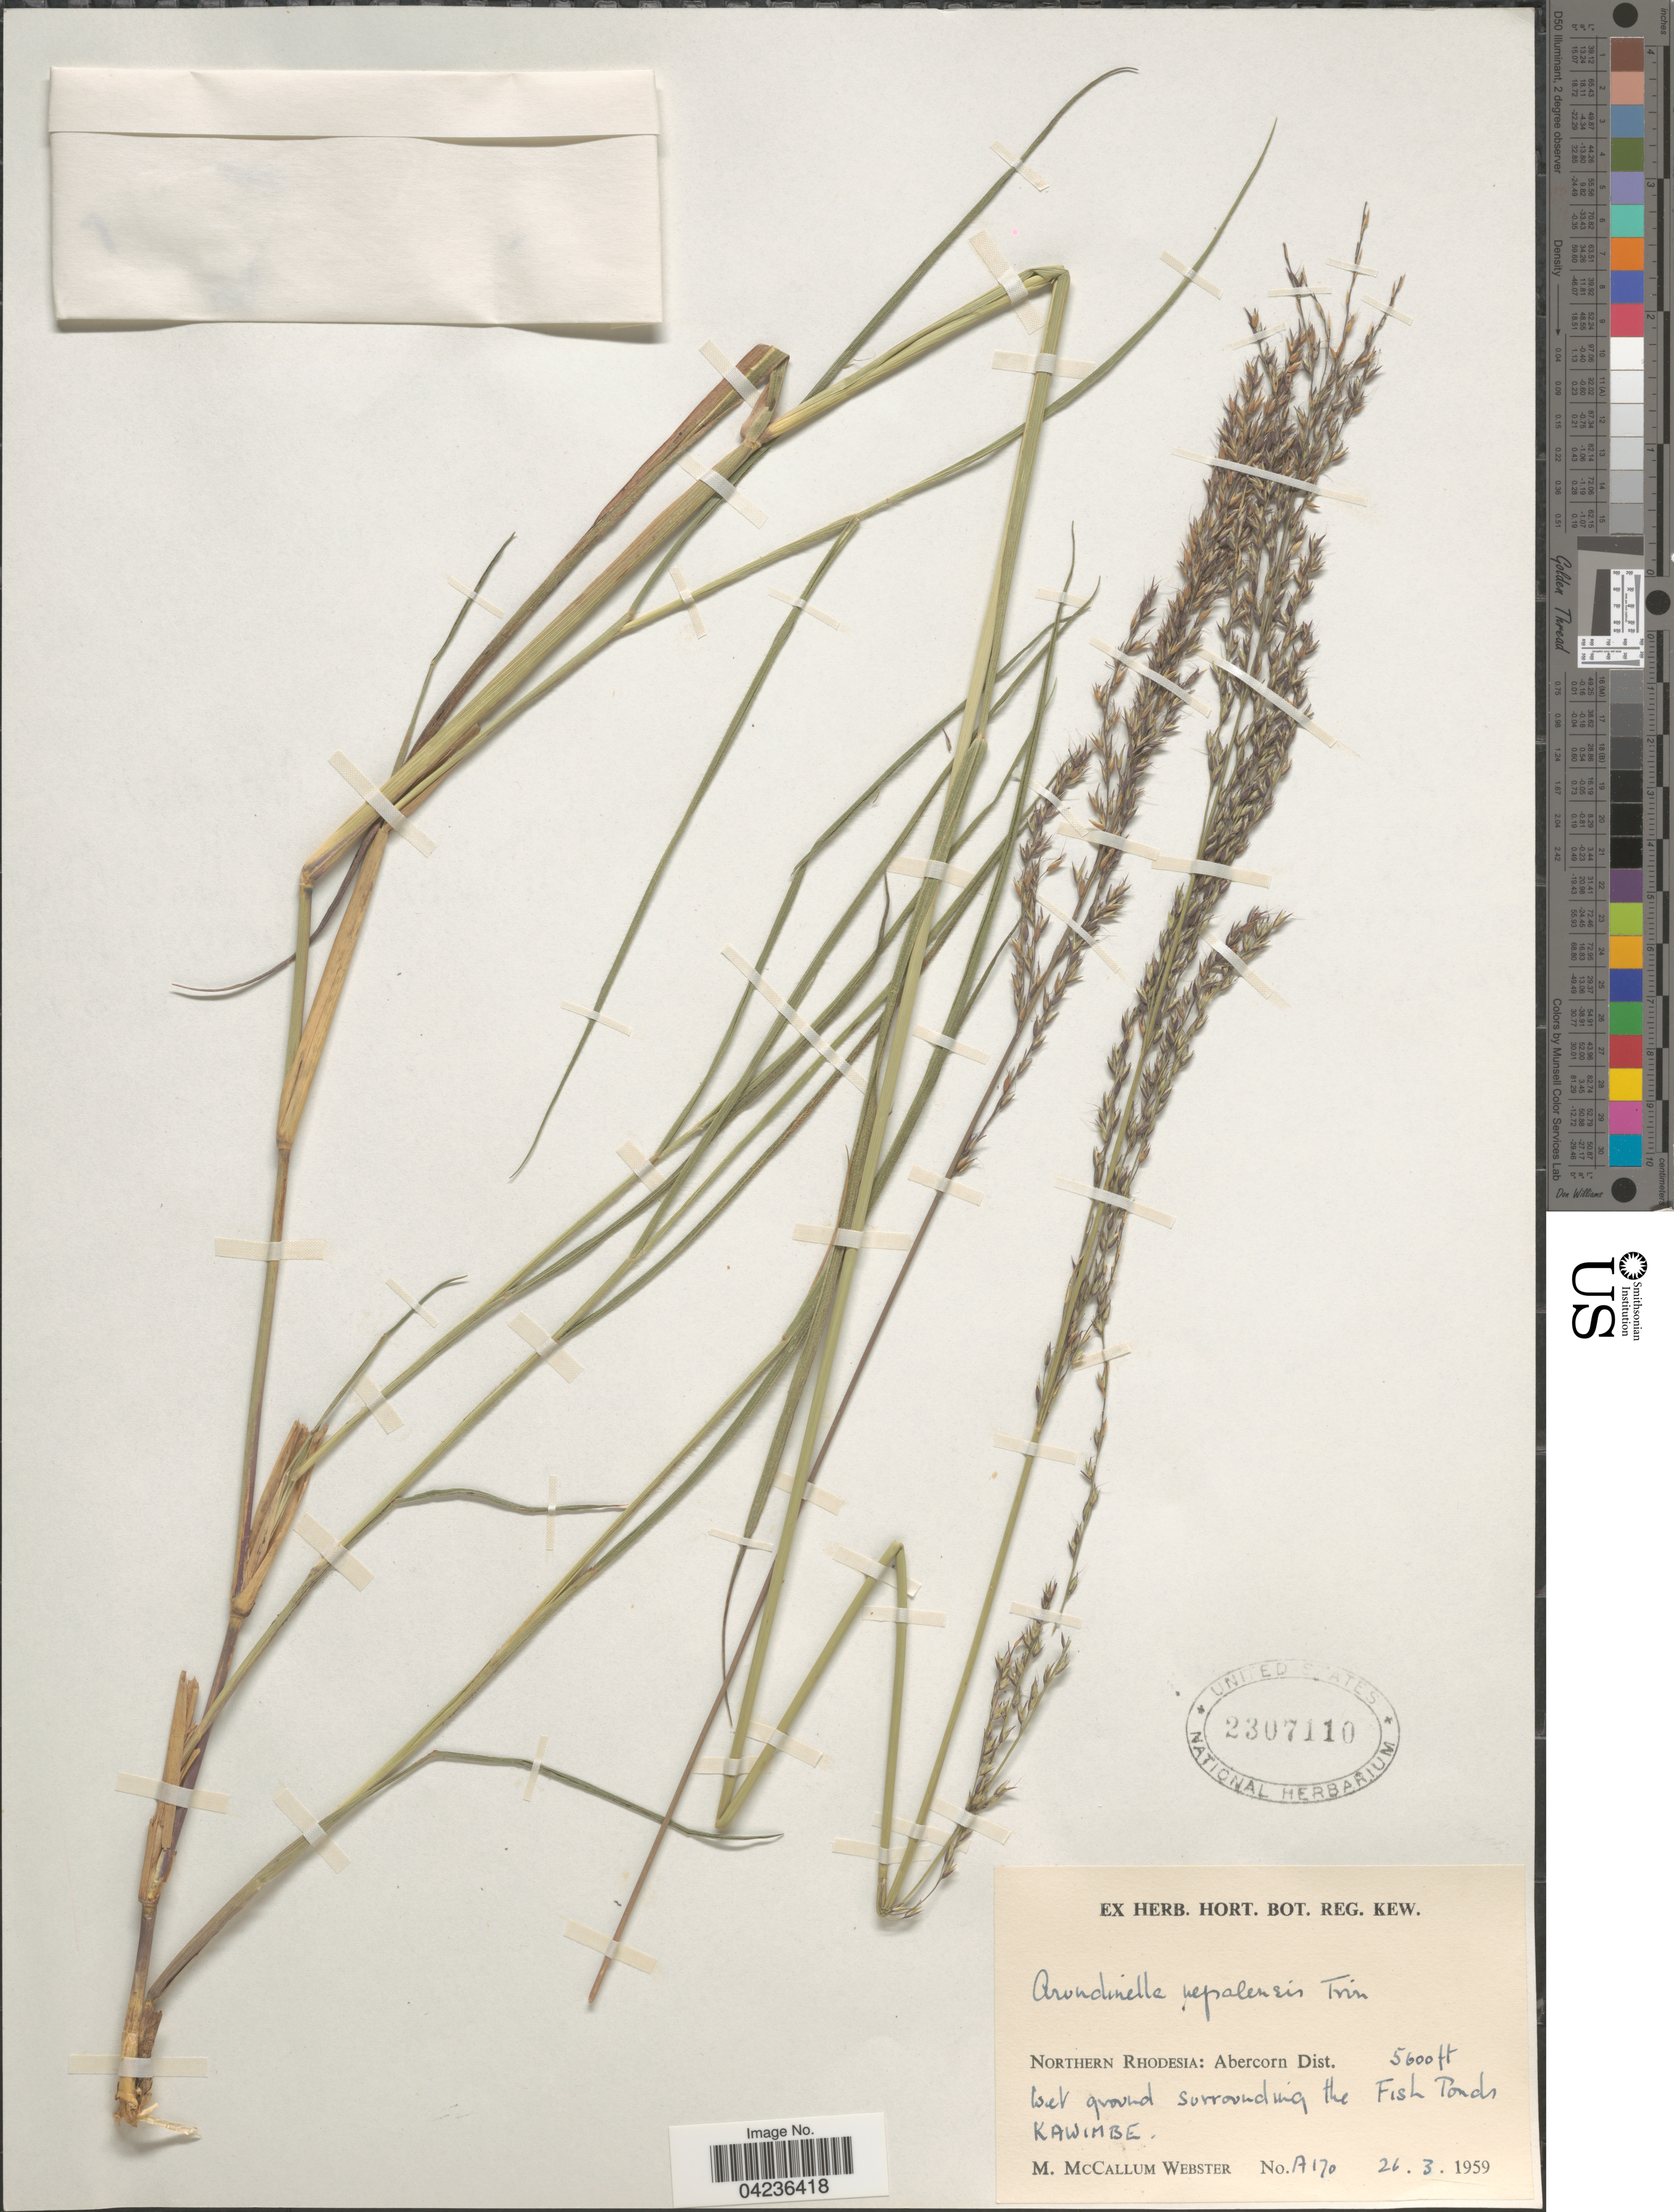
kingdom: Plantae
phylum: Tracheophyta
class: Liliopsida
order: Poales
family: Poaceae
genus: Arundinella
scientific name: Arundinella nepalensis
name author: Trin.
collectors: M. Webster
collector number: A170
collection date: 1959-03-26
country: Zambia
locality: Northern Rhodesia: Abercorn Dist. Wet ground surrounding the Fish Ponds Kawimbe.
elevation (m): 1707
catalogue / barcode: US 2307110